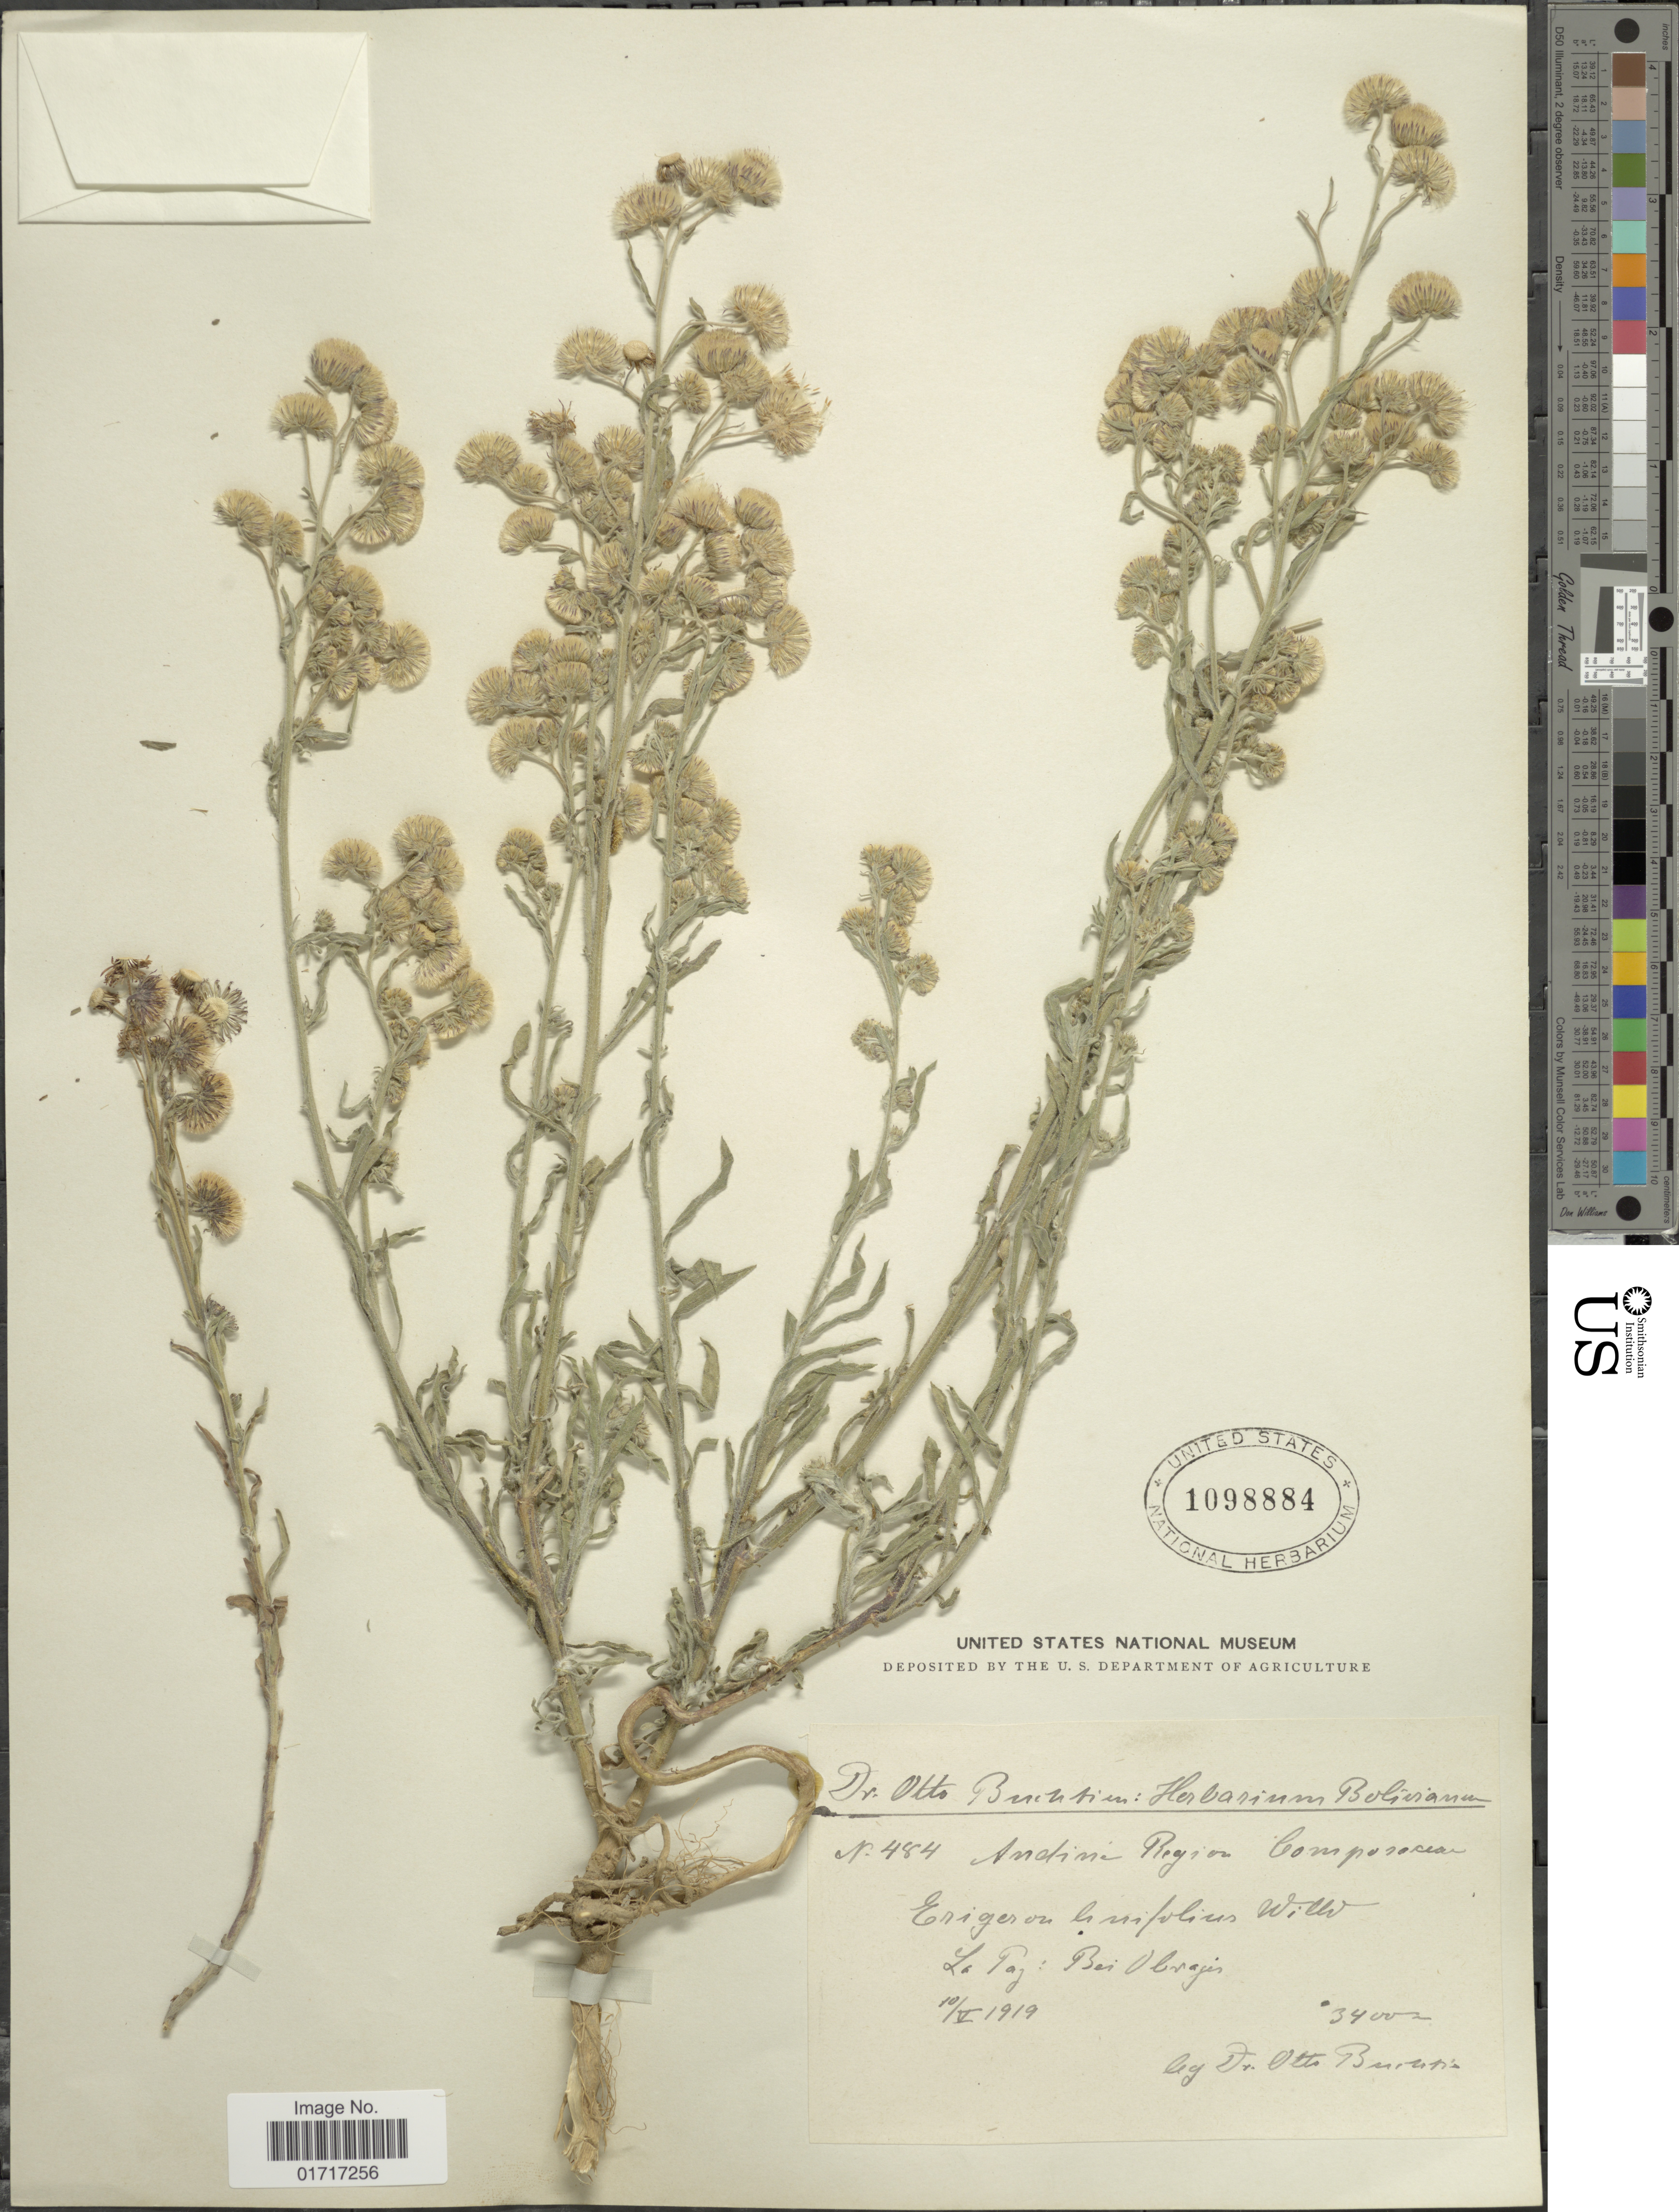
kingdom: Plantae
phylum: Tracheophyta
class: Magnoliopsida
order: Asterales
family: Asteraceae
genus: Erigeron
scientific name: Erigeron bonariensis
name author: L.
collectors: O. Buchtien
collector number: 484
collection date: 1919-05-10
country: Bolivia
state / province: La Paz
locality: Obrajes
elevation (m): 3400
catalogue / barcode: US 1098884